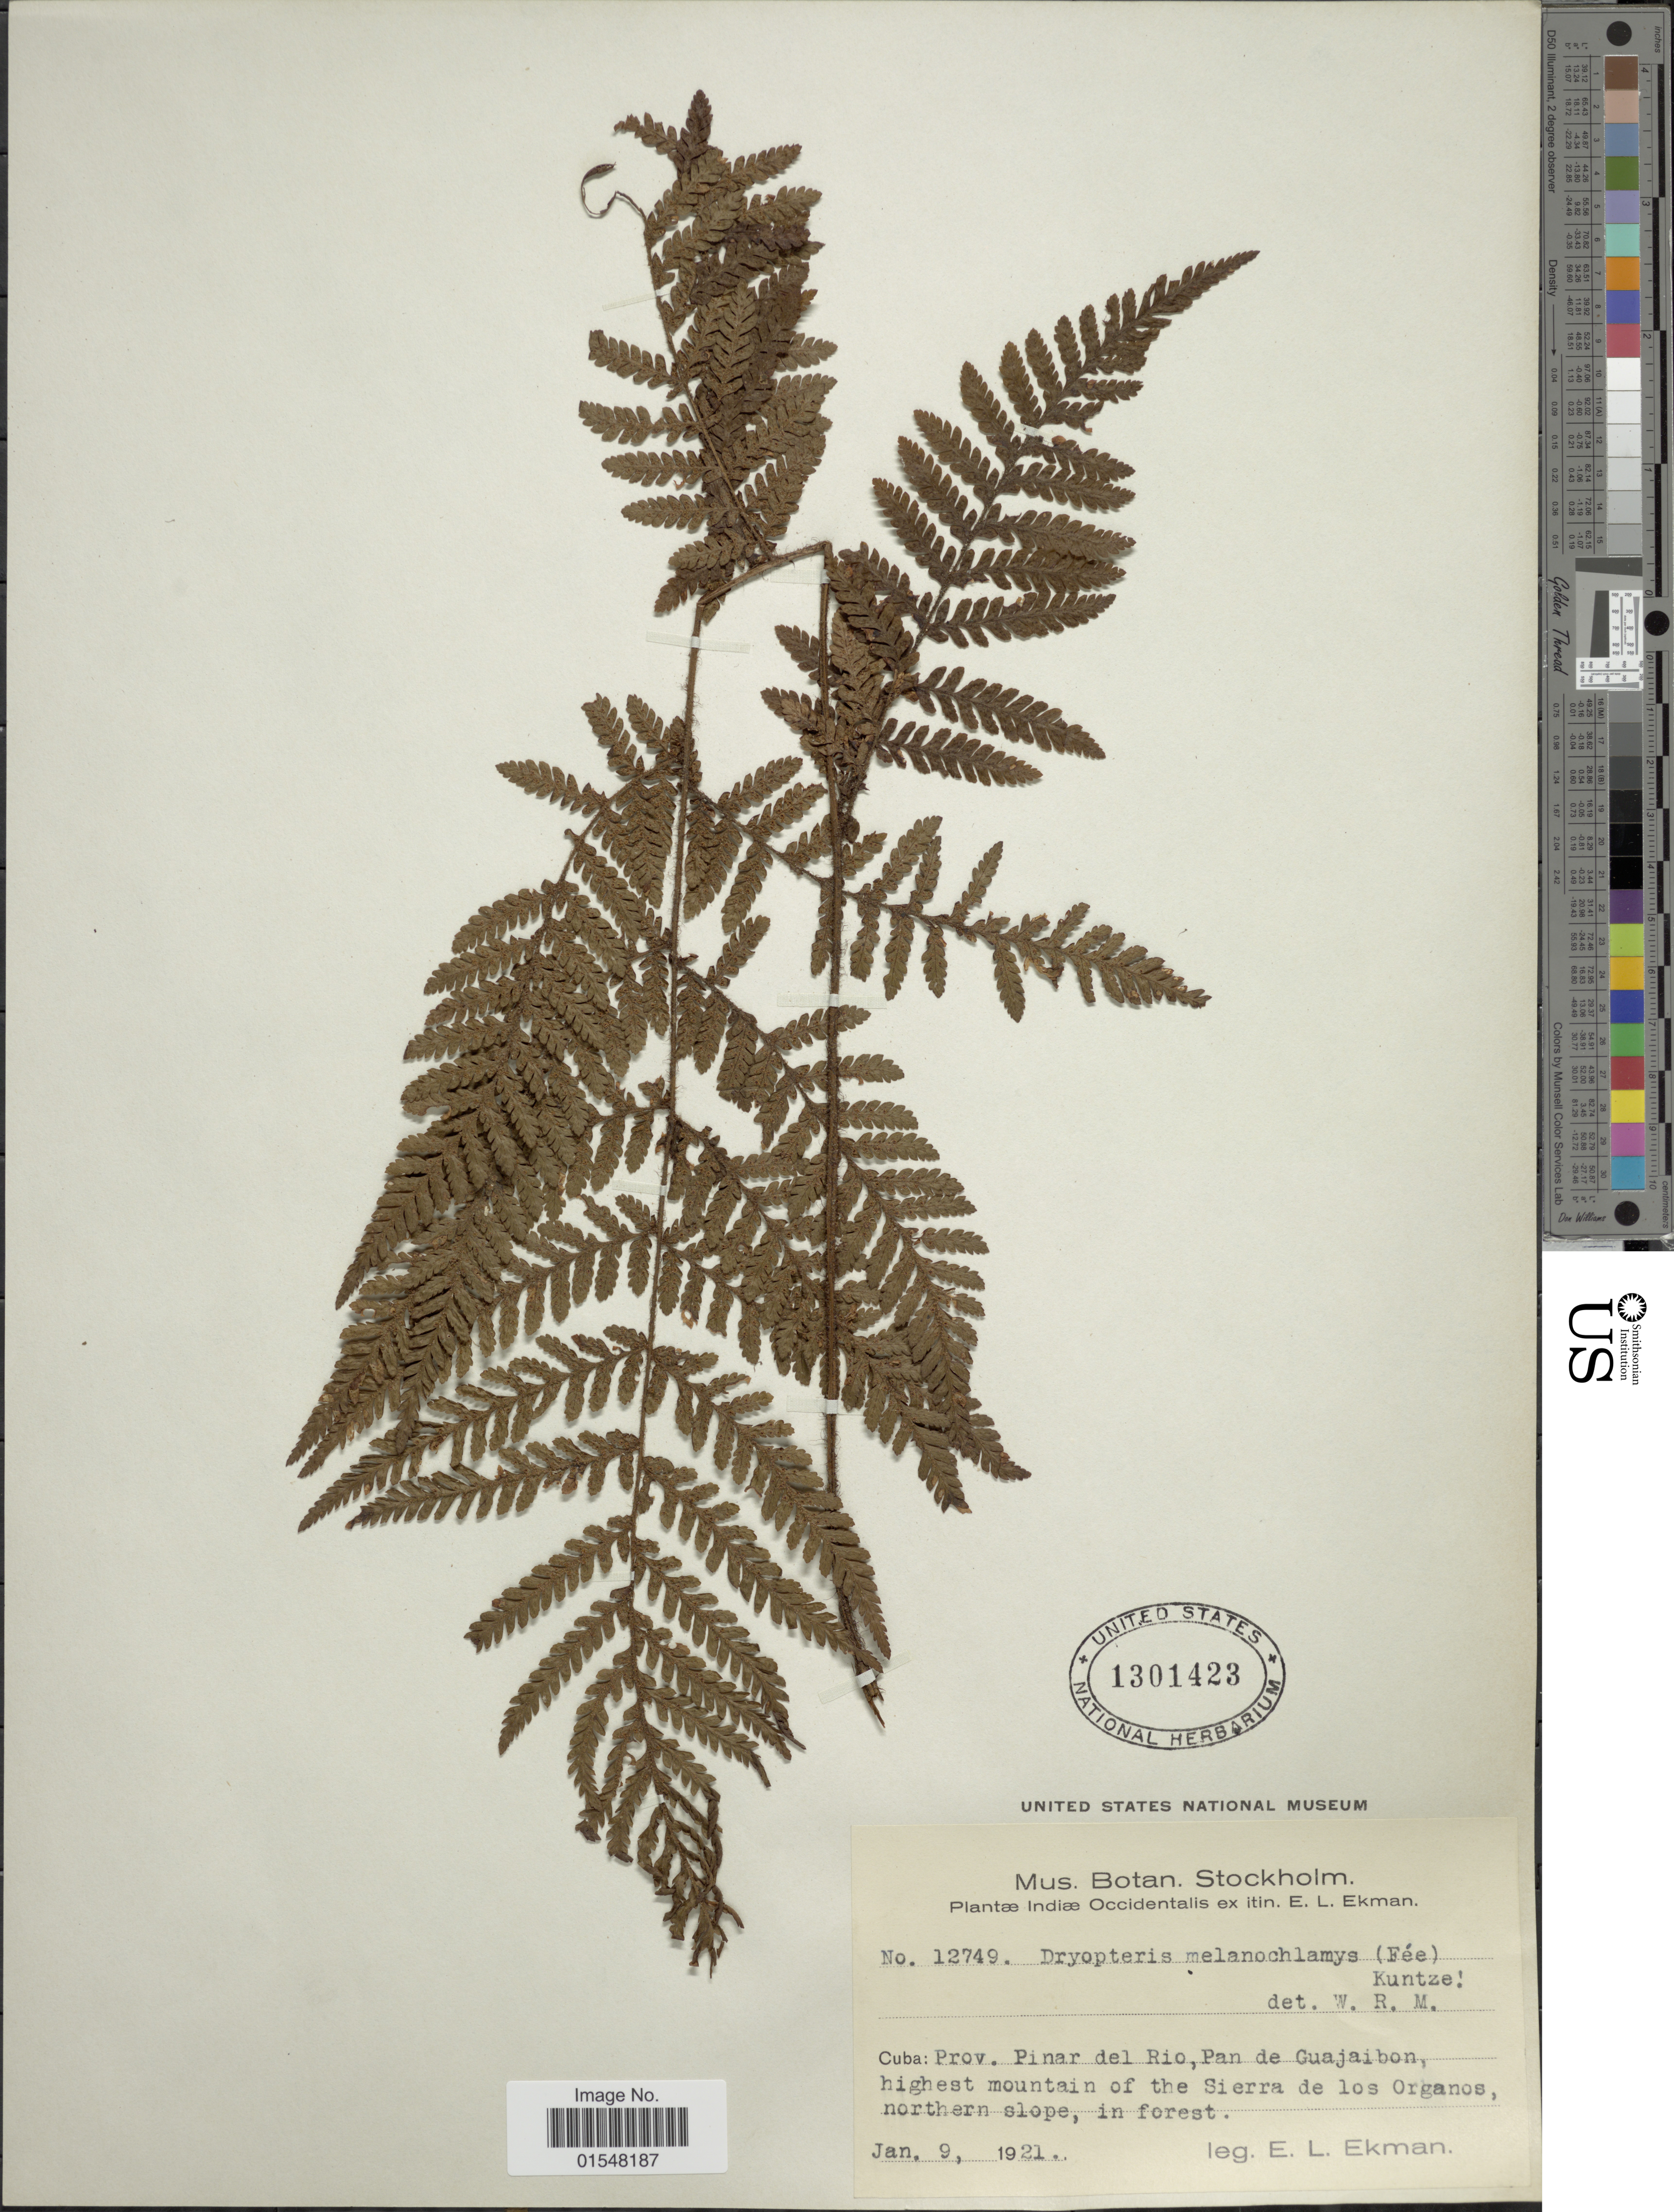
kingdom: Plantae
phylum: Tracheophyta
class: Polypodiopsida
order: Polypodiales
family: Dryopteridaceae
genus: Ctenitis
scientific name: Ctenitis melanochlamys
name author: (Fée) Ching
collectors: E. L. Ekman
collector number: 12749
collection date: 1921-01-09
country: Cuba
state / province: Pinar del Río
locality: Indiae Occidentalis, Pan de Guajaibon, highest mountain of the Sierra de los Organos, northern slope, in forest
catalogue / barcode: US 1301423